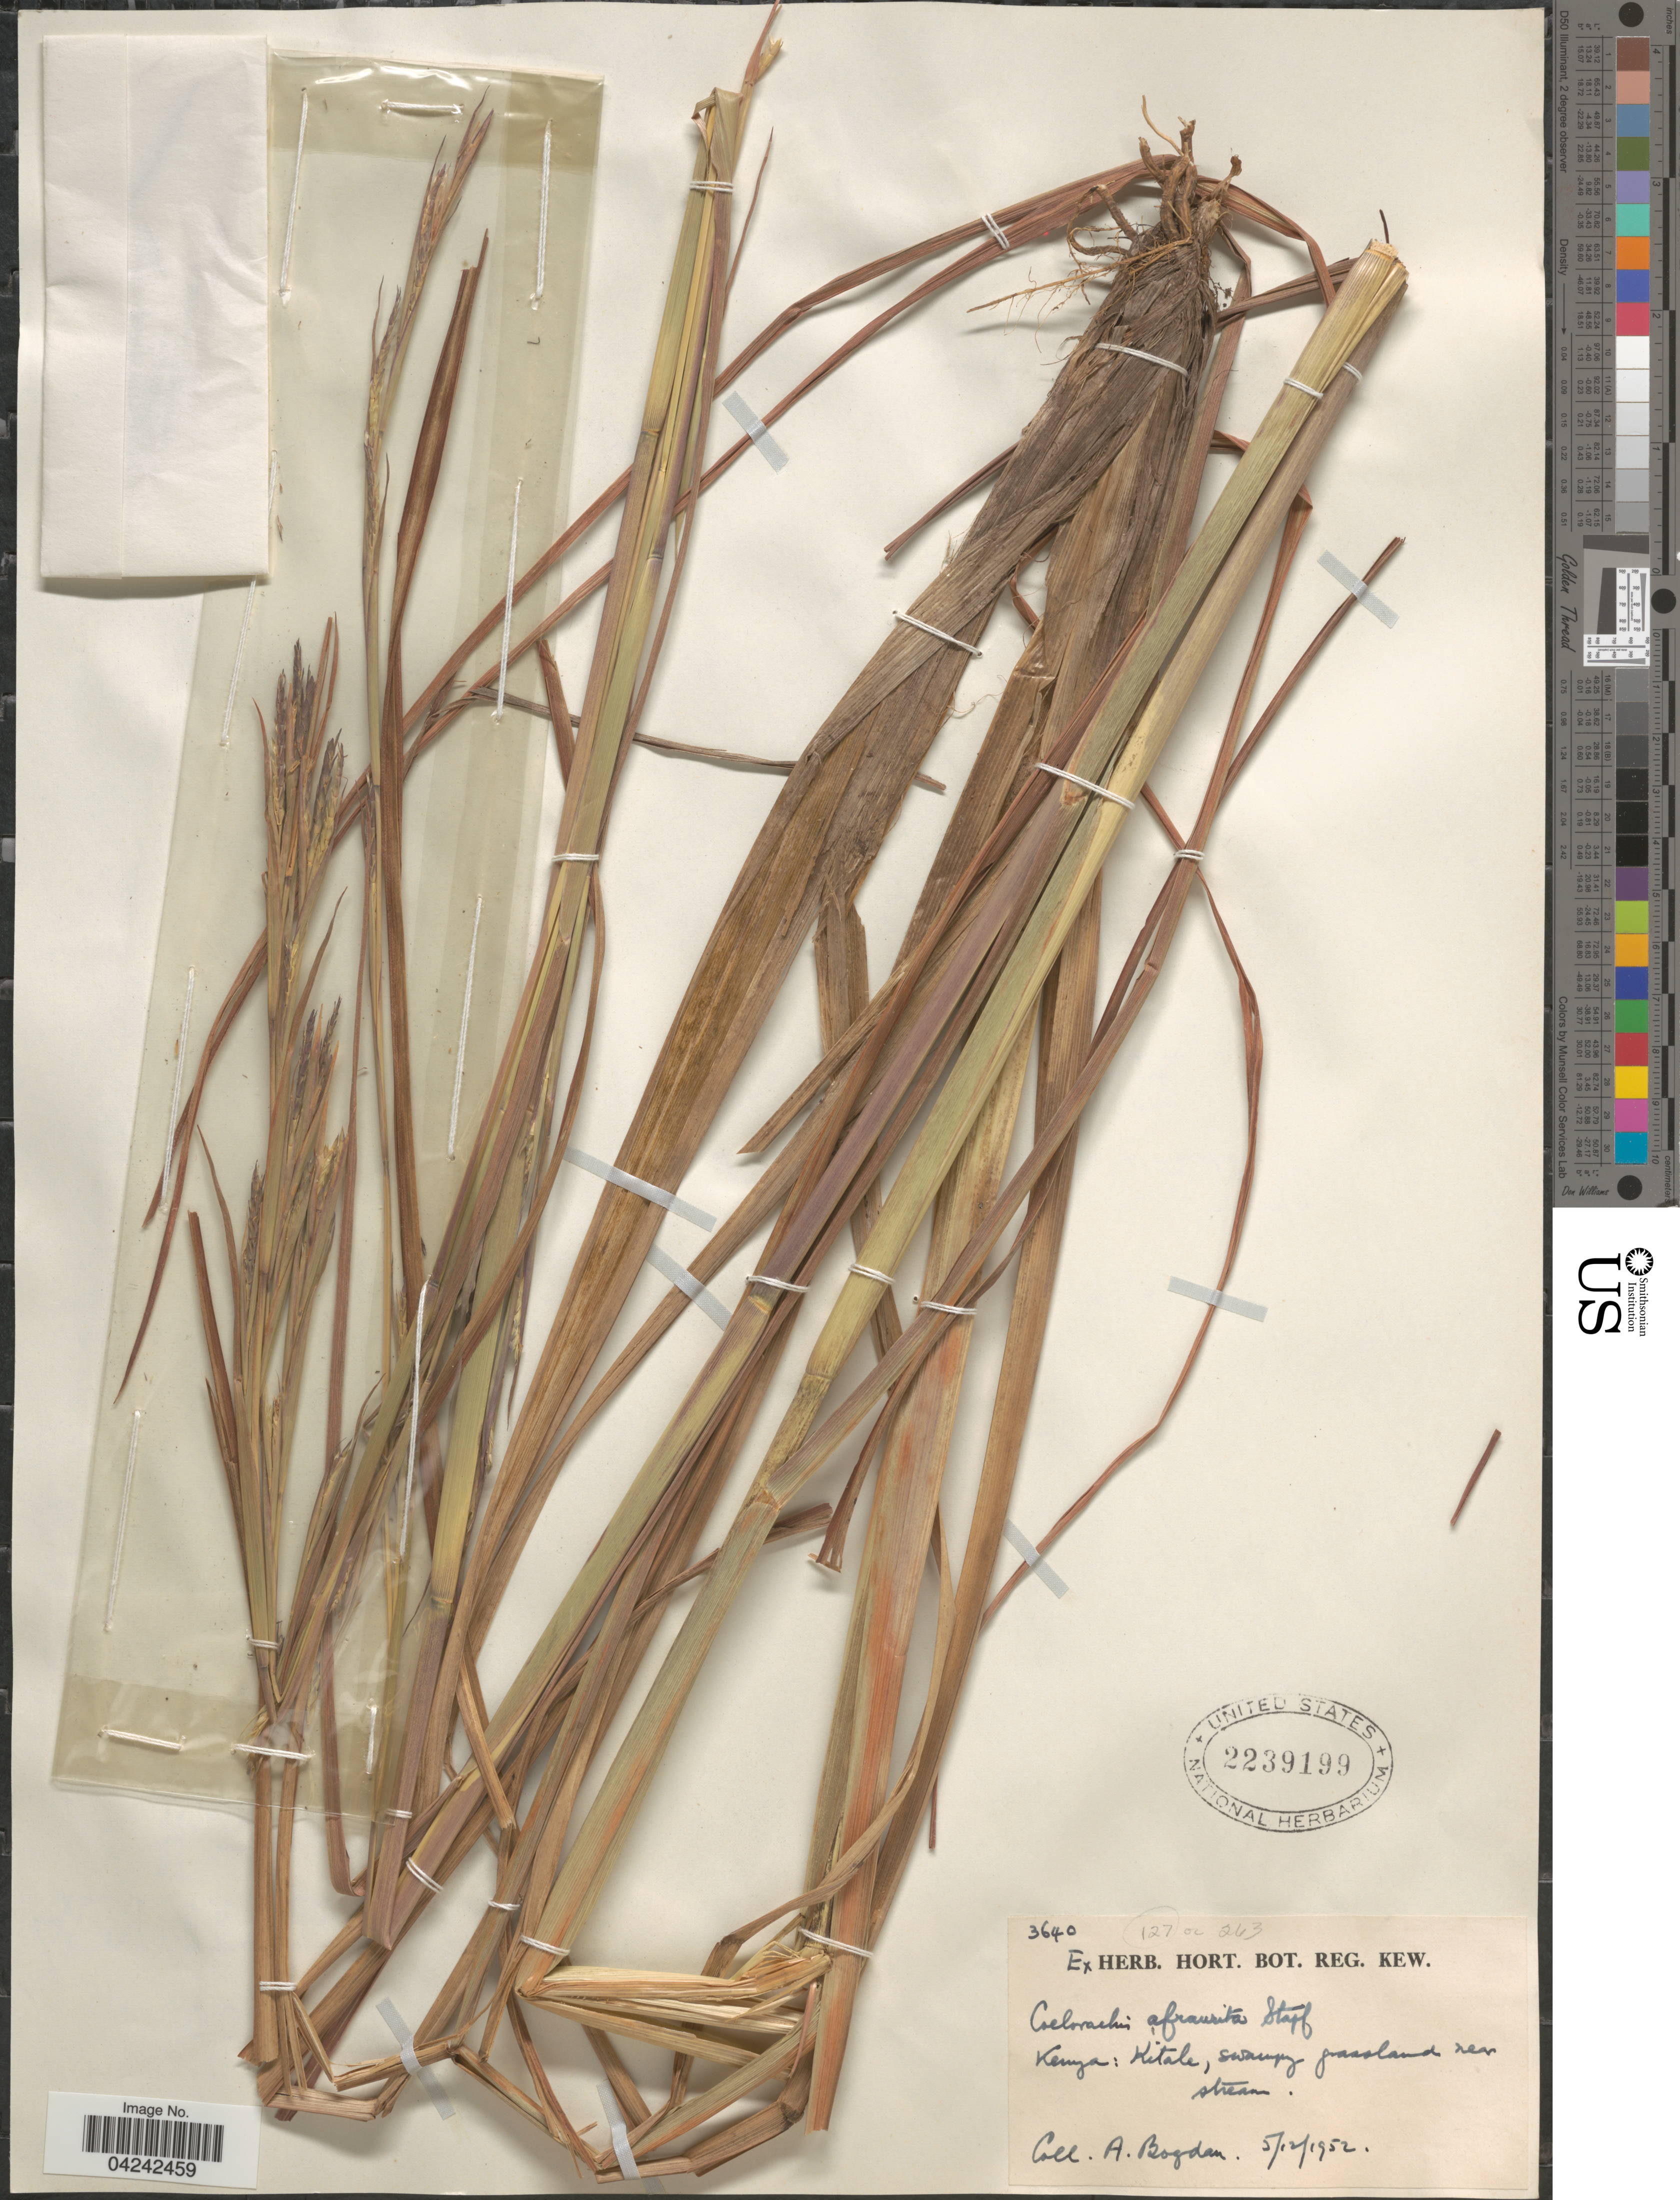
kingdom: Plantae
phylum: Tracheophyta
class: Liliopsida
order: Poales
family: Poaceae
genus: Rottboellia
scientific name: Rottboellia afraurita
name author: Stapf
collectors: A. Bogdan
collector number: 3640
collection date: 1952-12-05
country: Kenya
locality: Kitale, swampy grassland near stream.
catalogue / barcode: US 2239199